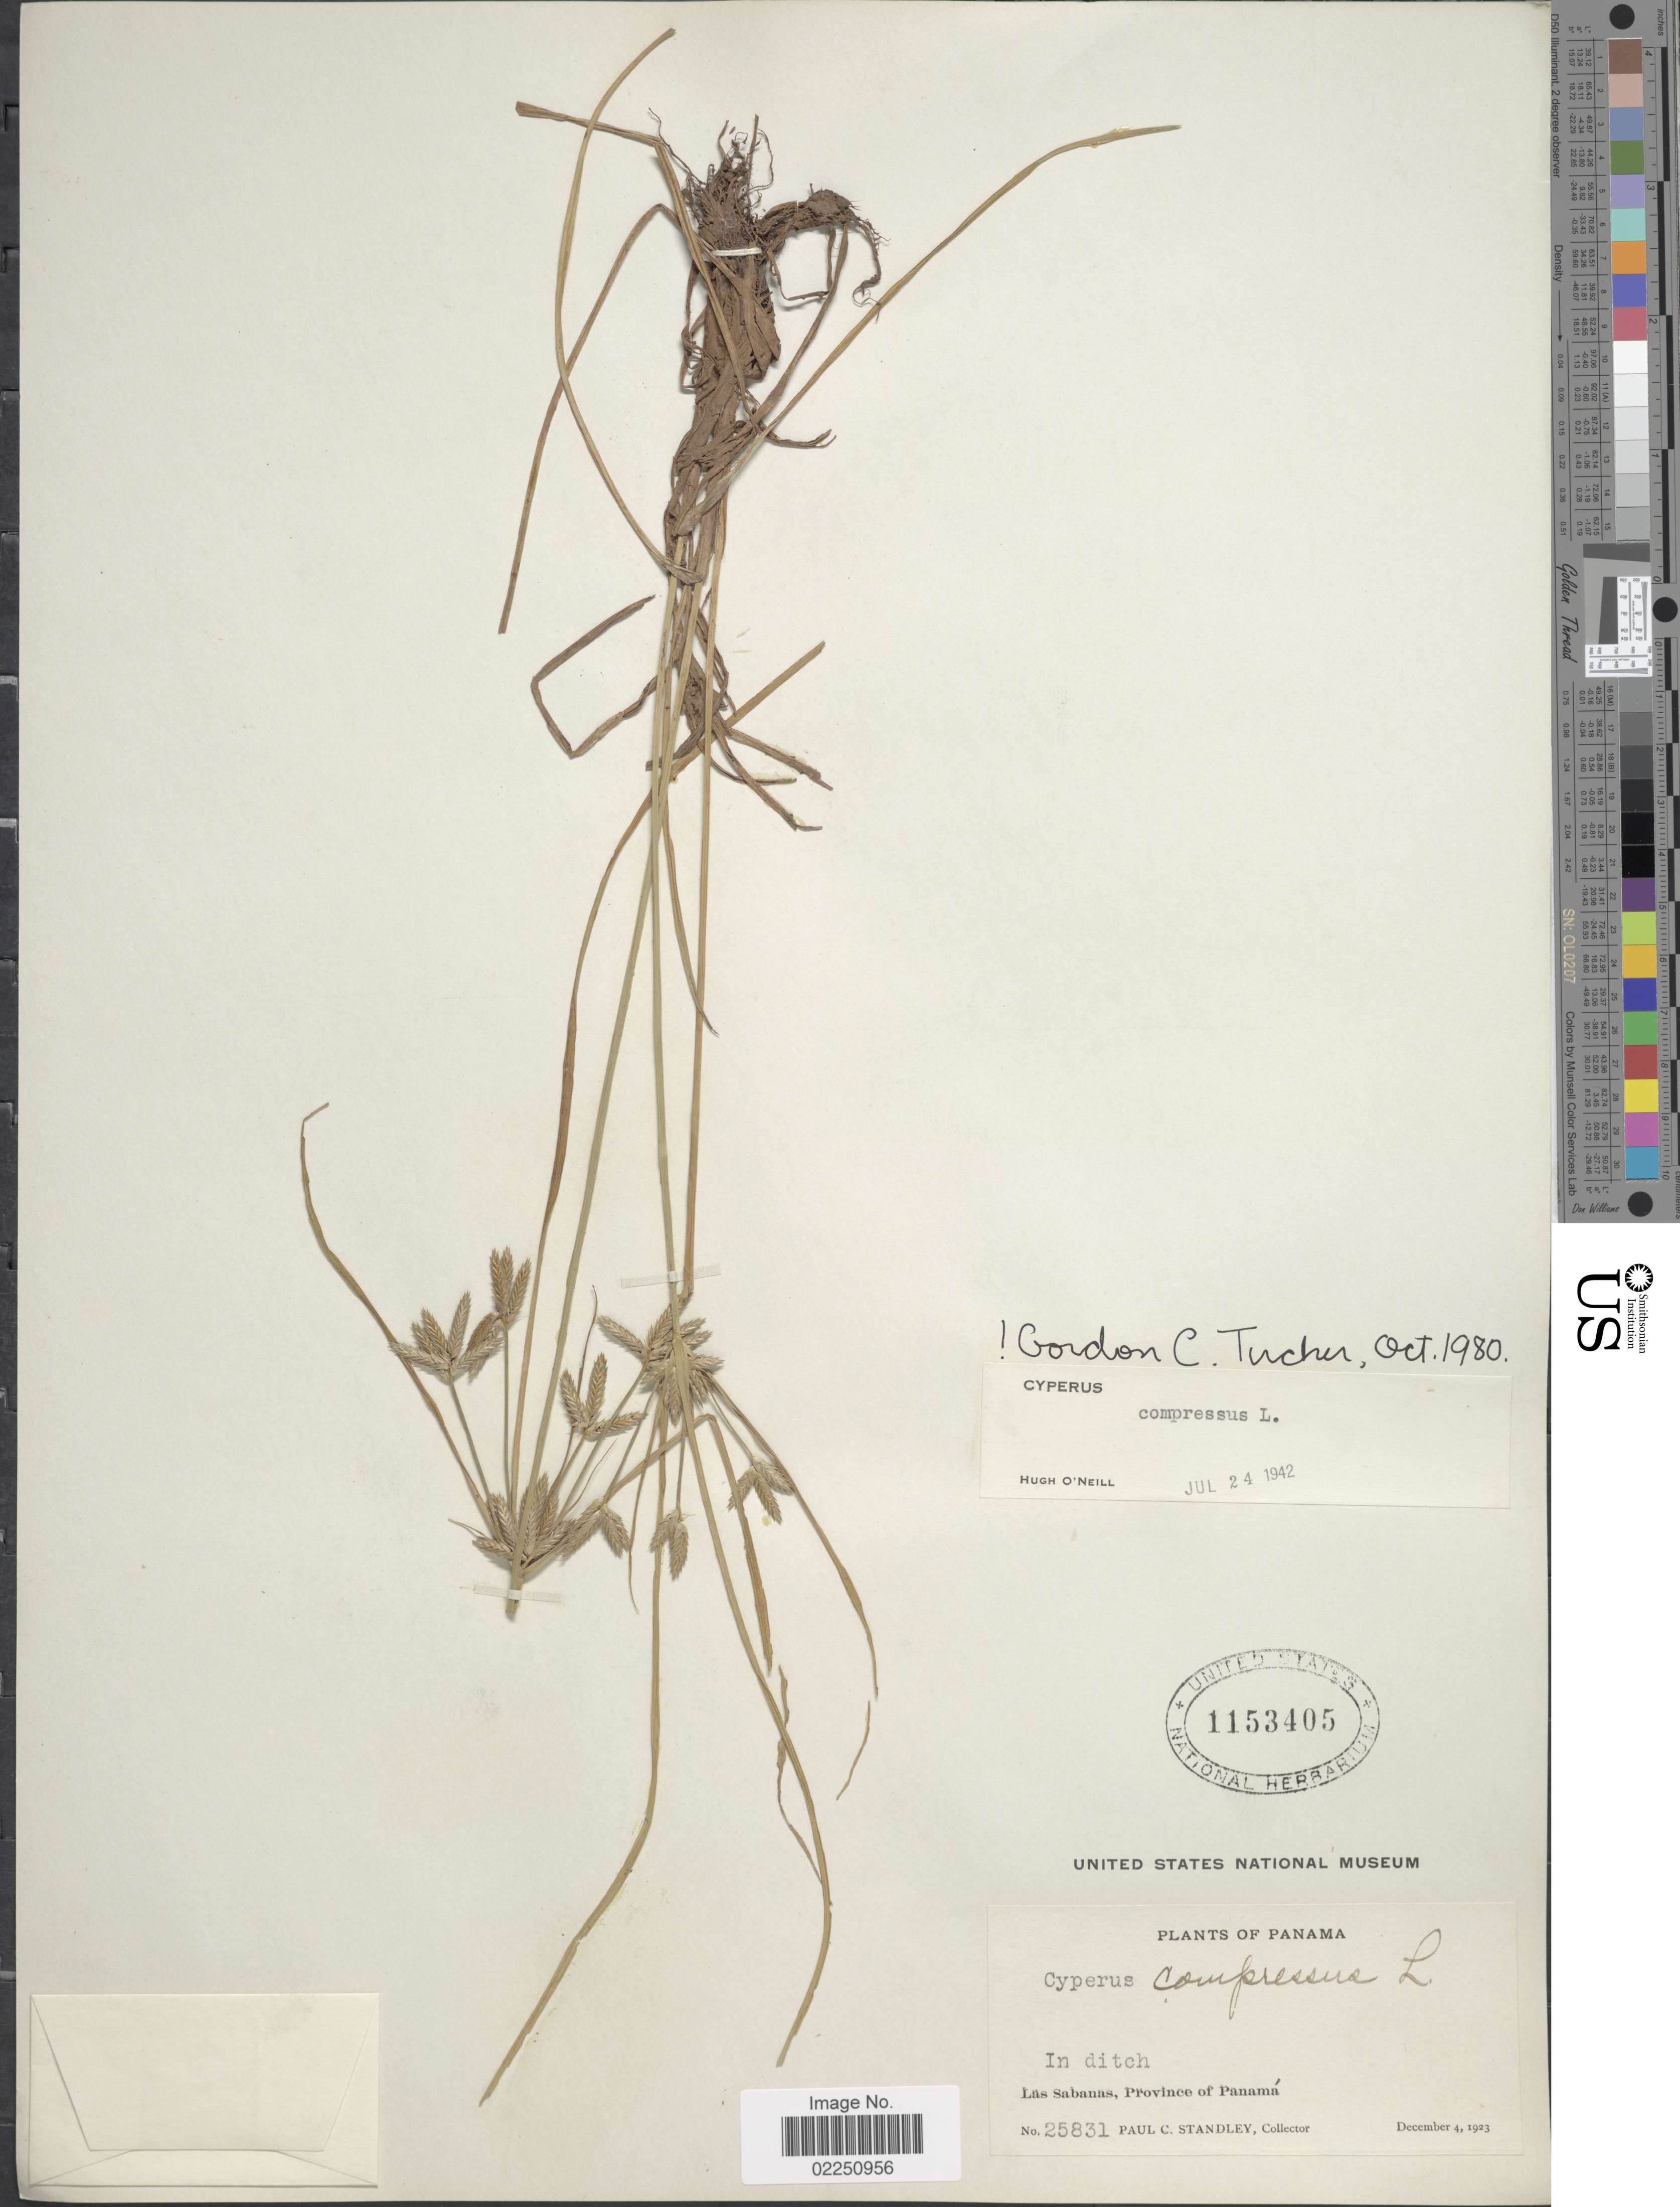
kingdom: Plantae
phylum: Tracheophyta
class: Liliopsida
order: Poales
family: Cyperaceae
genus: Cyperus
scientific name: Cyperus compressus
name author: L.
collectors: P. C. Standley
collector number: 25831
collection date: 1923-12-01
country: Panama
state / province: Panamá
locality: Las Sabanas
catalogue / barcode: US 1153405